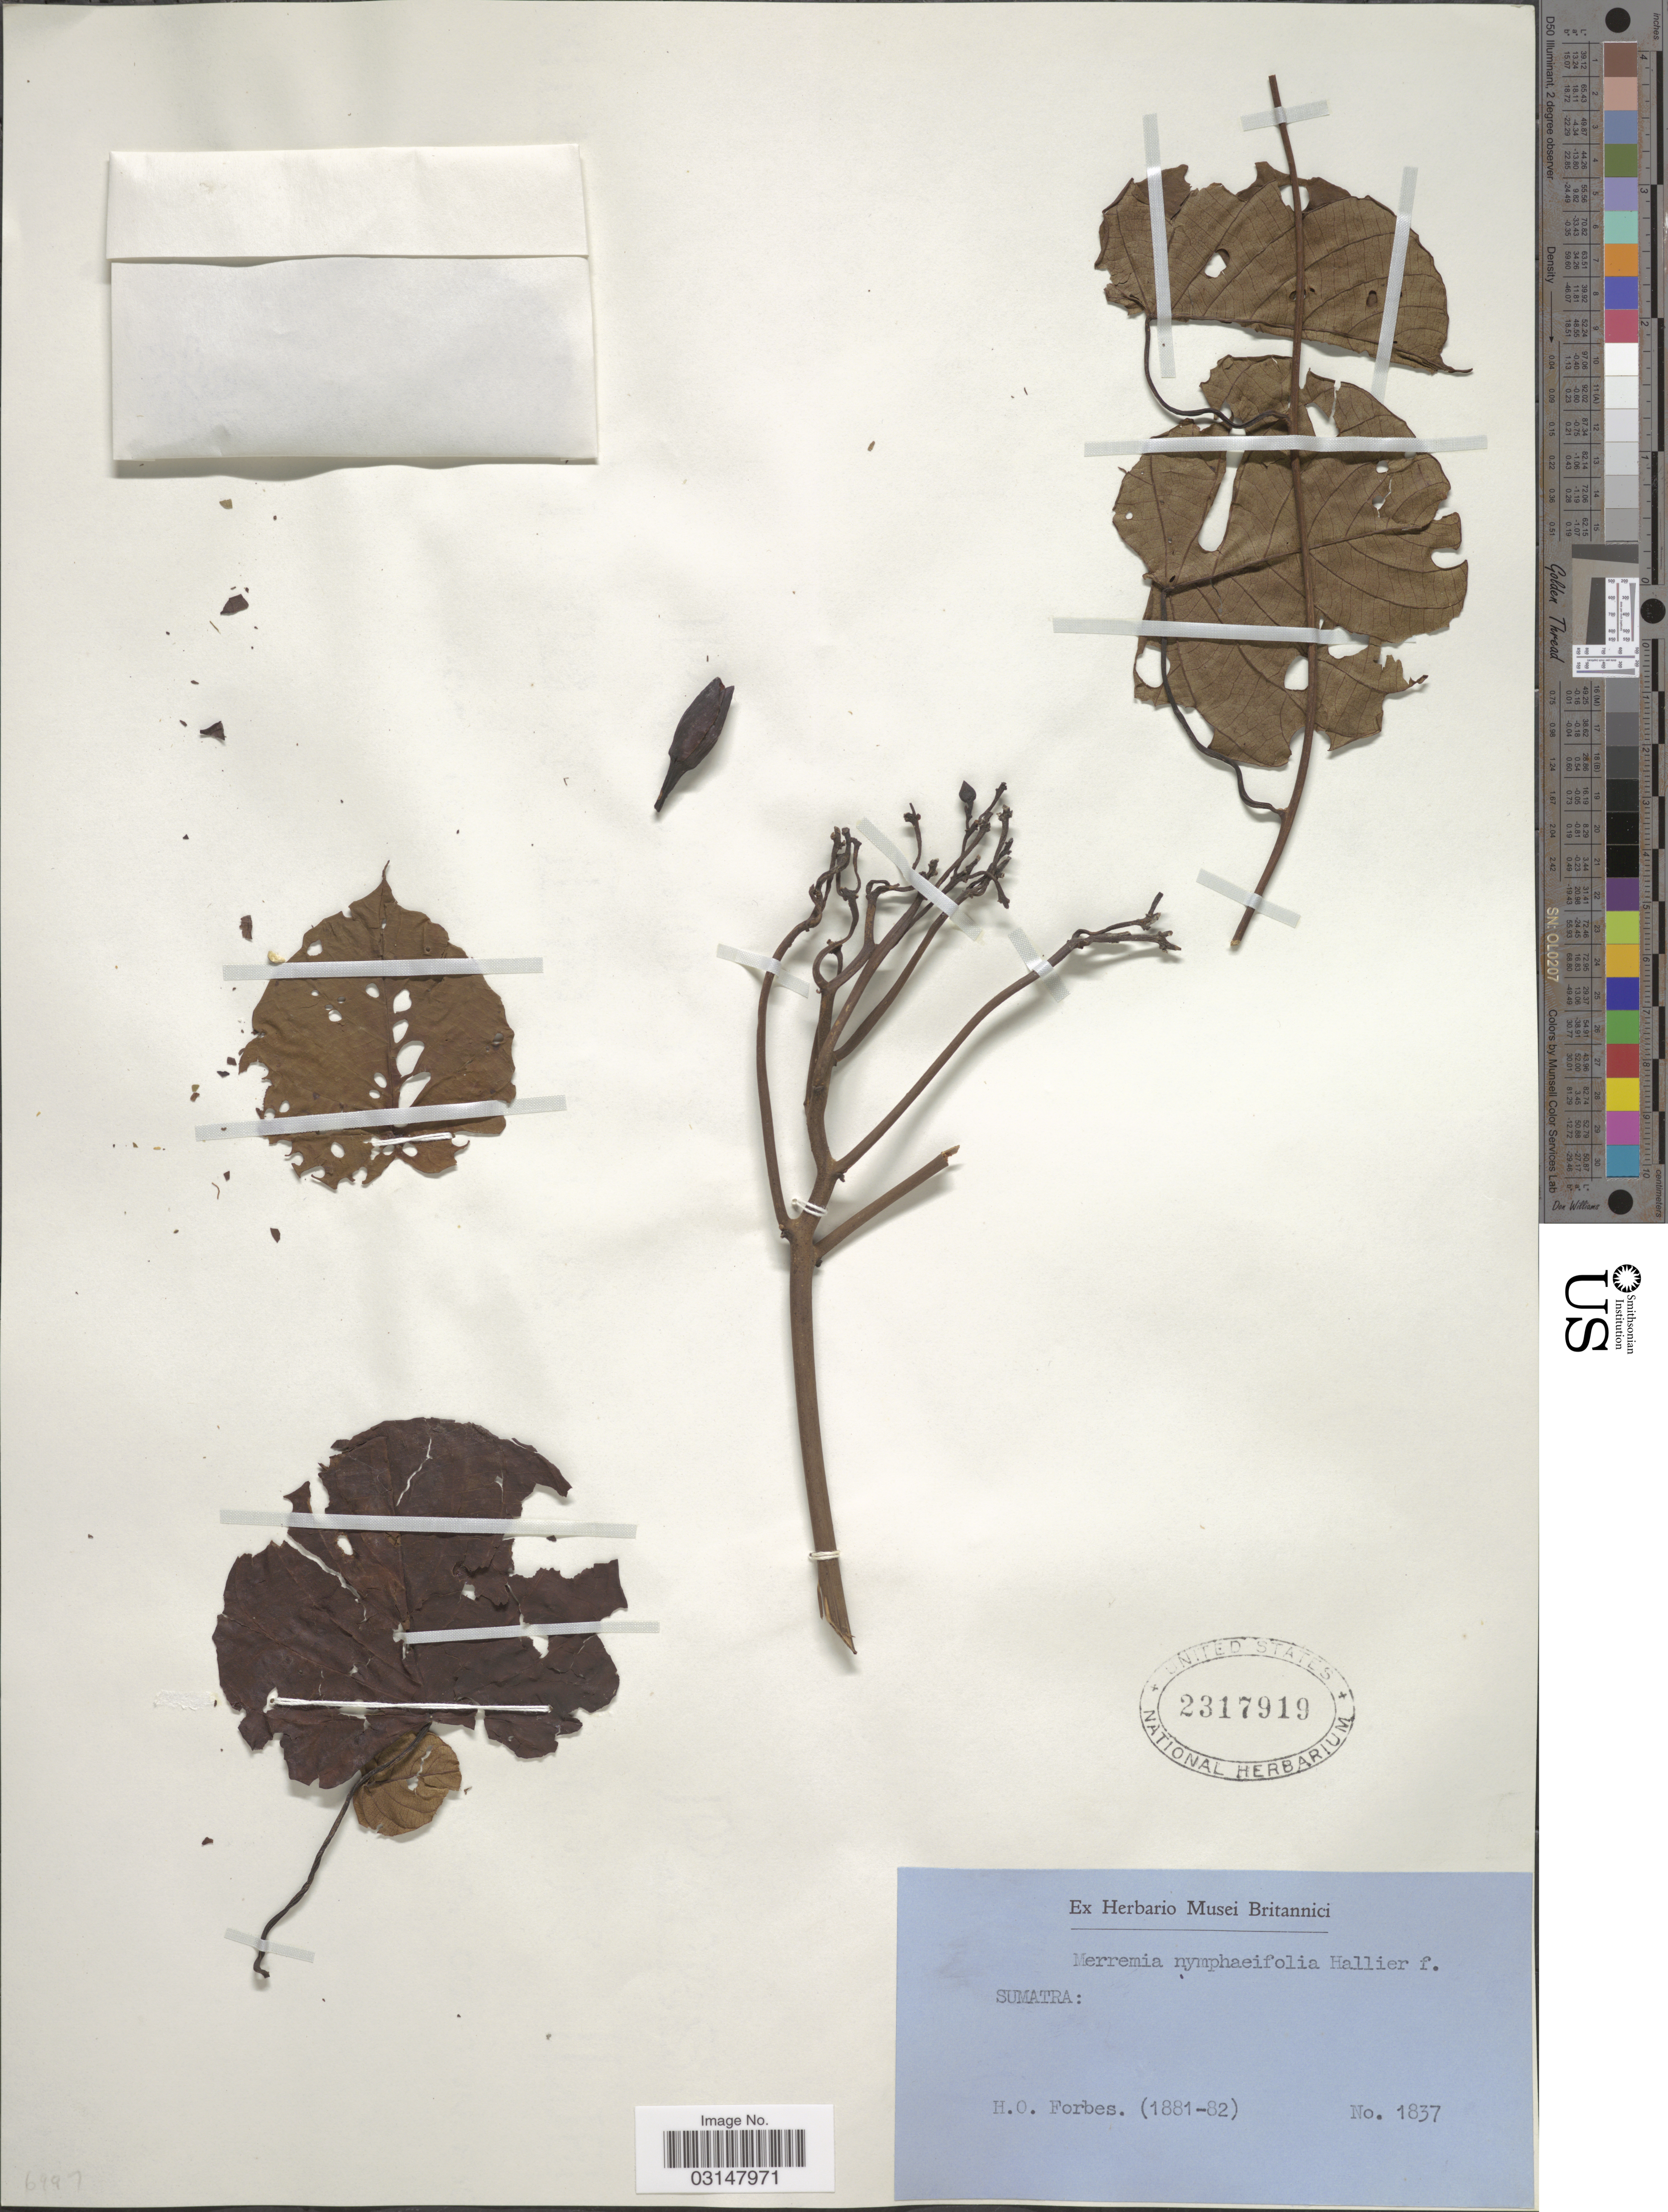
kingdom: Plantae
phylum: Tracheophyta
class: Magnoliopsida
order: Solanales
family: Convolvulaceae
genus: Decalobanthus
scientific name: Decalobanthus peltatus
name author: (L.) A. R. Simões & Staples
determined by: Wagner, W. L., (BOT), Smithsonian Institution - National Museum of Natural History (UNITED STATES)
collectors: H. O. Forbes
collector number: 1837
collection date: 1881/1882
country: Indonesia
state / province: Sumatra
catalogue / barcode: US 2317919